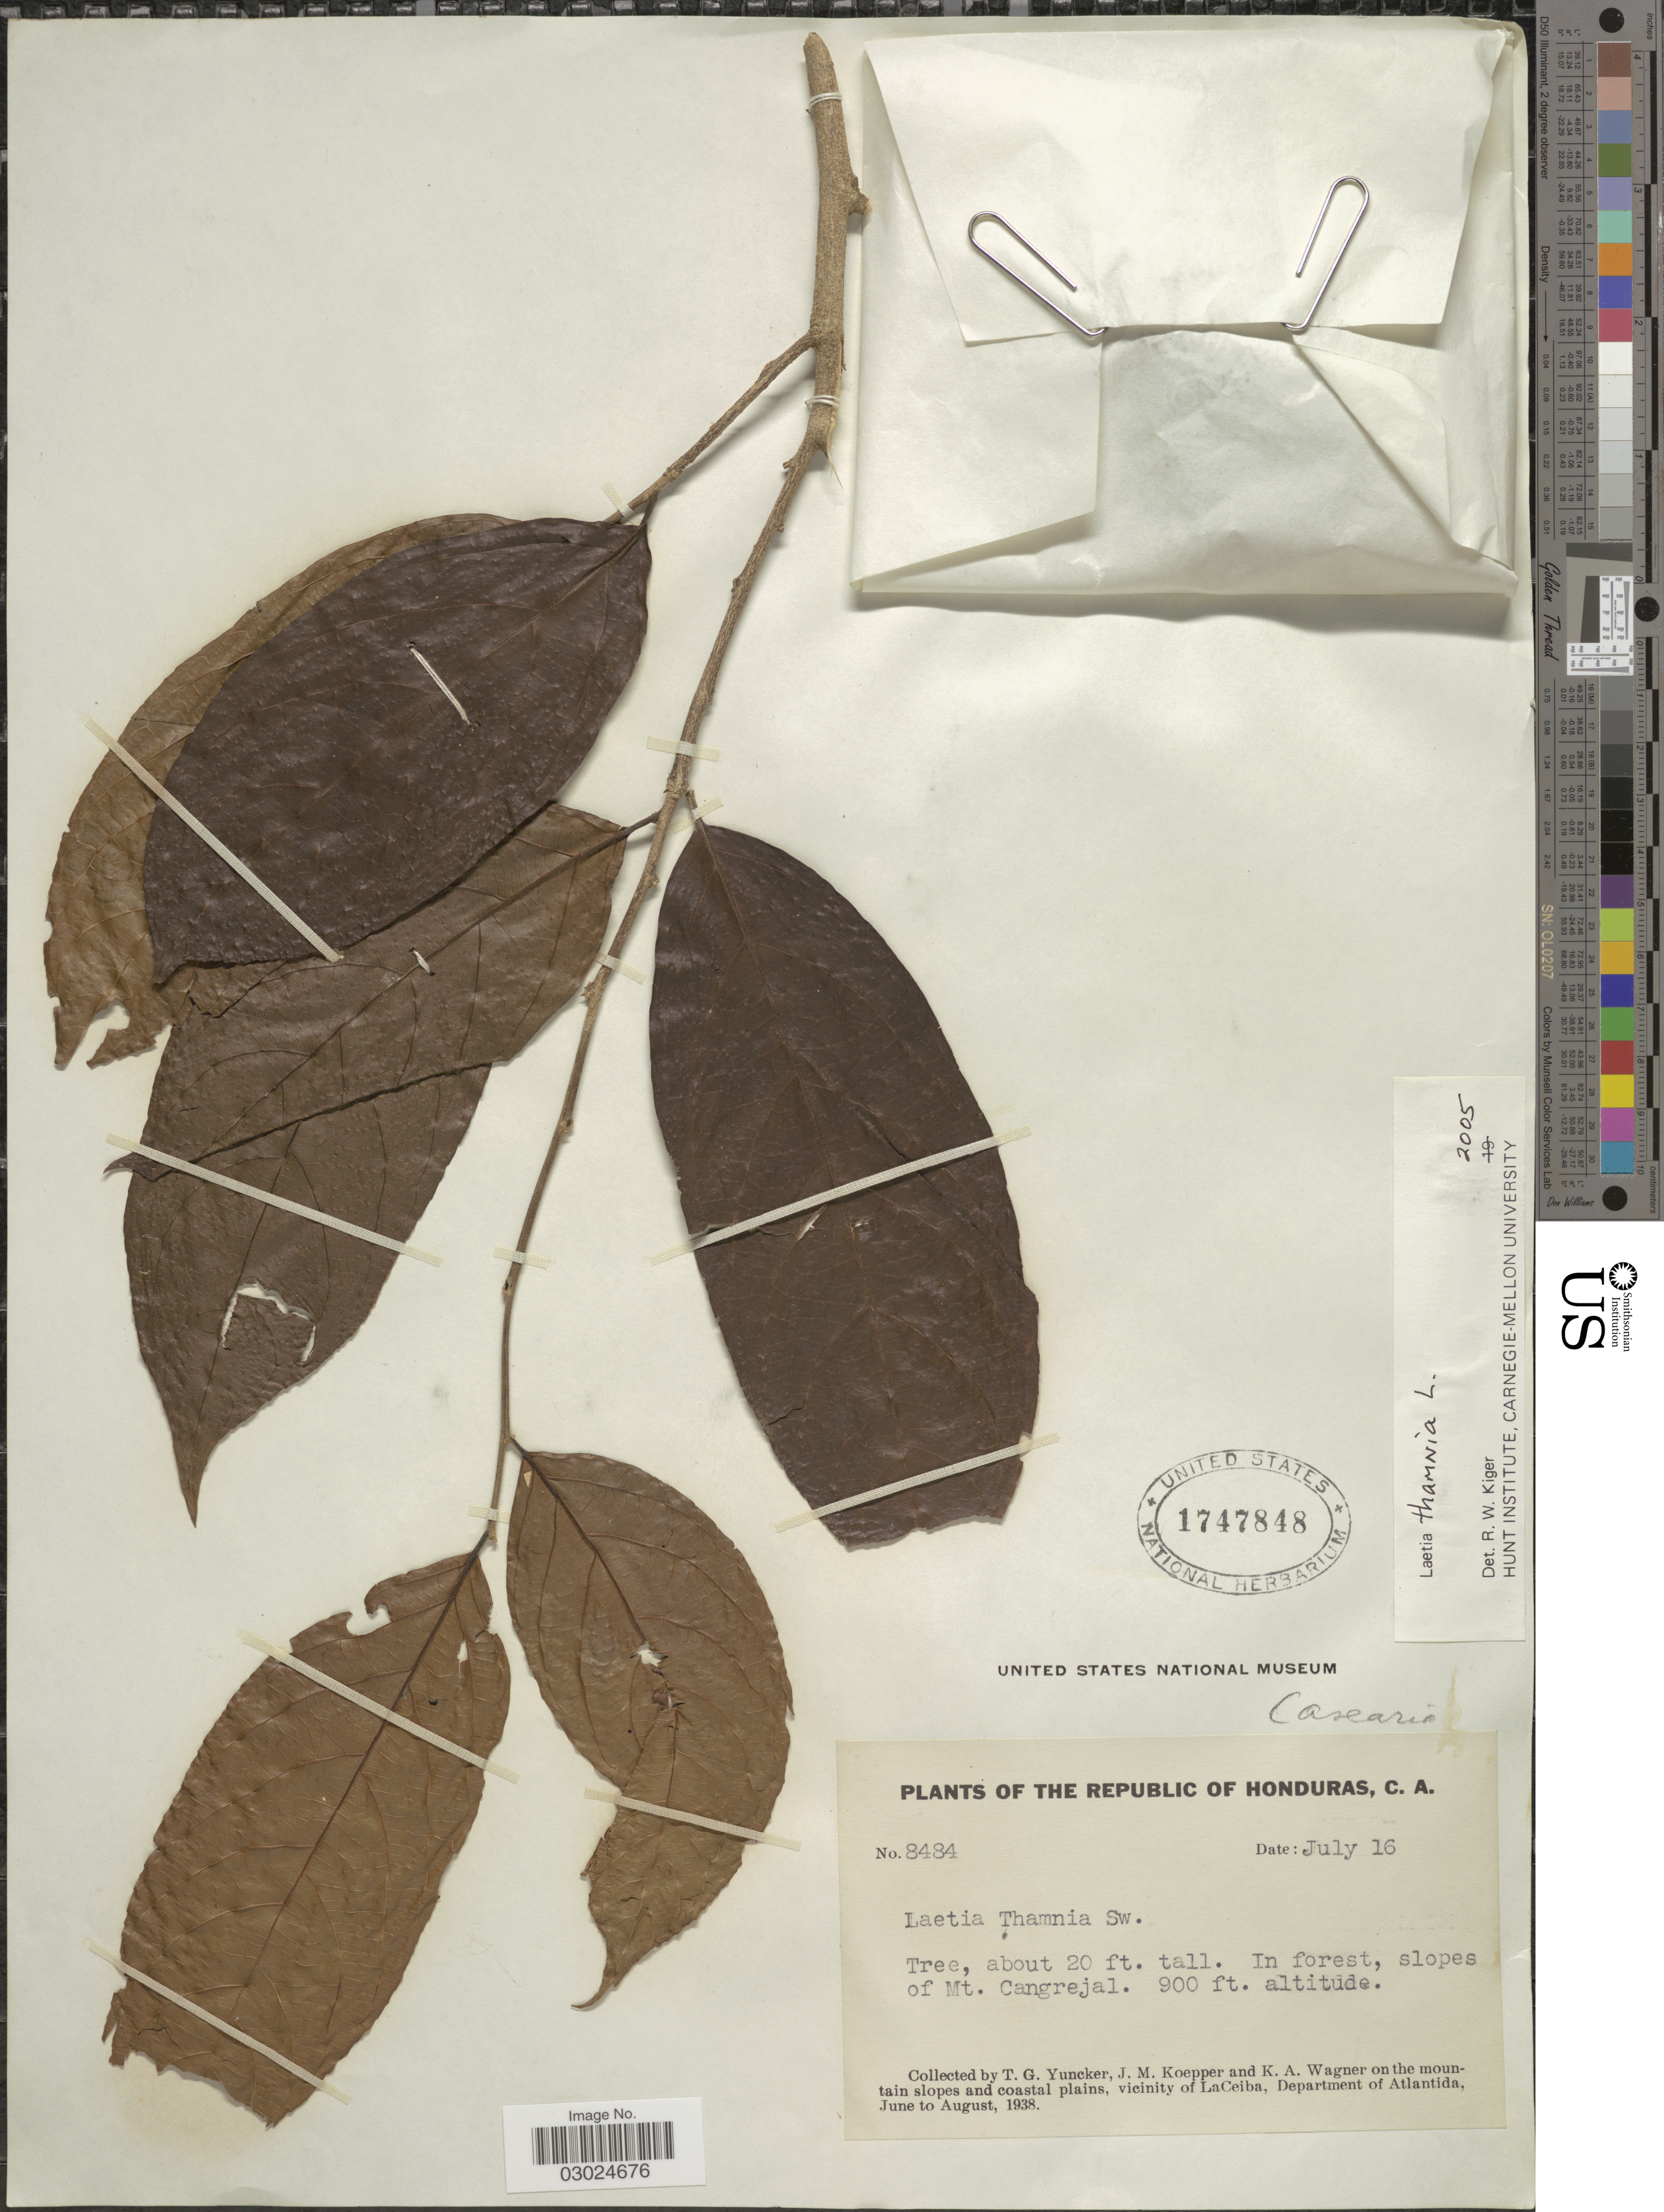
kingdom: Plantae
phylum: Tracheophyta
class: Magnoliopsida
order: Malpighiales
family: Salicaceae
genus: Laetia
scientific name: Laetia thamnia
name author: L.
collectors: T. G. Yuncker, J. M. Koepper & K. A. Wagner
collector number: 8484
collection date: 1938-07-16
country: Honduras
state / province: Atlántida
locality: Slopes of Mt. Cangrejal. On the mountain slopes and coastal plains, vicinity of LaCeiba, Department of Atlantida.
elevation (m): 274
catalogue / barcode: US 1747848